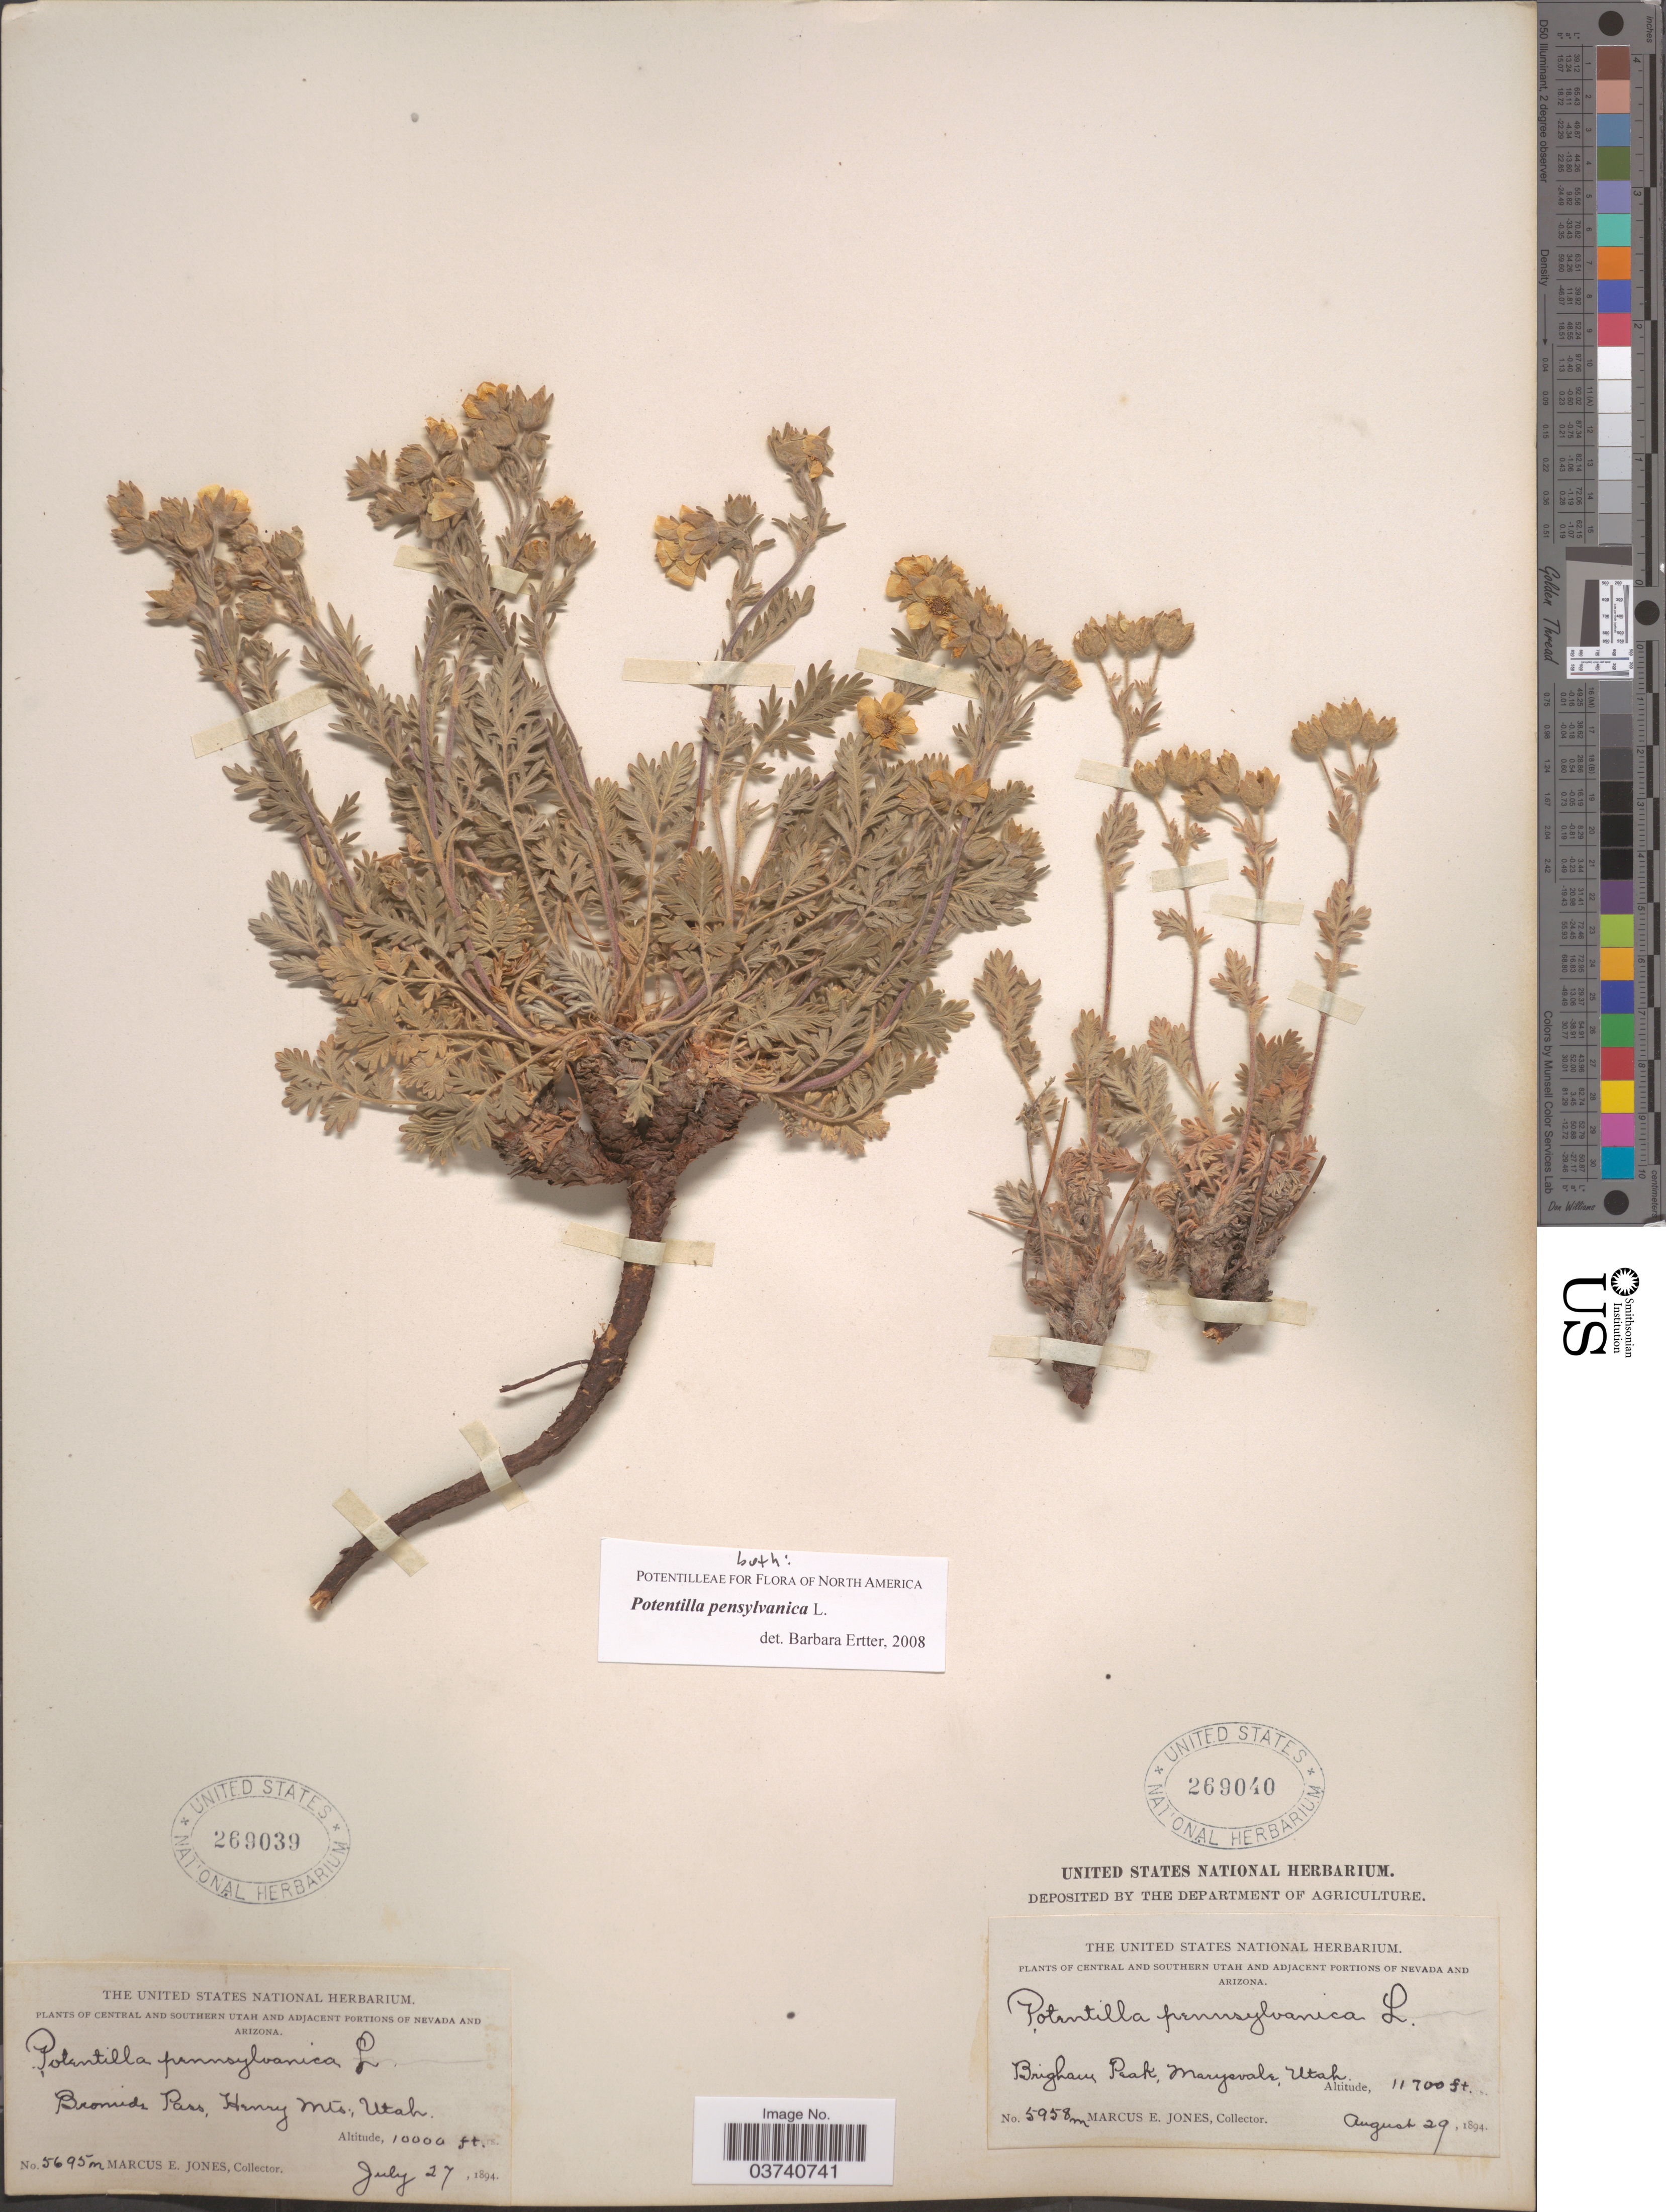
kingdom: Plantae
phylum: Tracheophyta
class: Magnoliopsida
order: Rosales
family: Rosaceae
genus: Potentilla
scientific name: Potentilla pensylvanica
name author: L.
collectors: M. E. Jones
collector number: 5695m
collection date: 1894-07-27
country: United States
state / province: Utah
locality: Central and Southern Utah. Bromide Pass, Henry Mts.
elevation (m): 3048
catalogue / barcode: US 269039